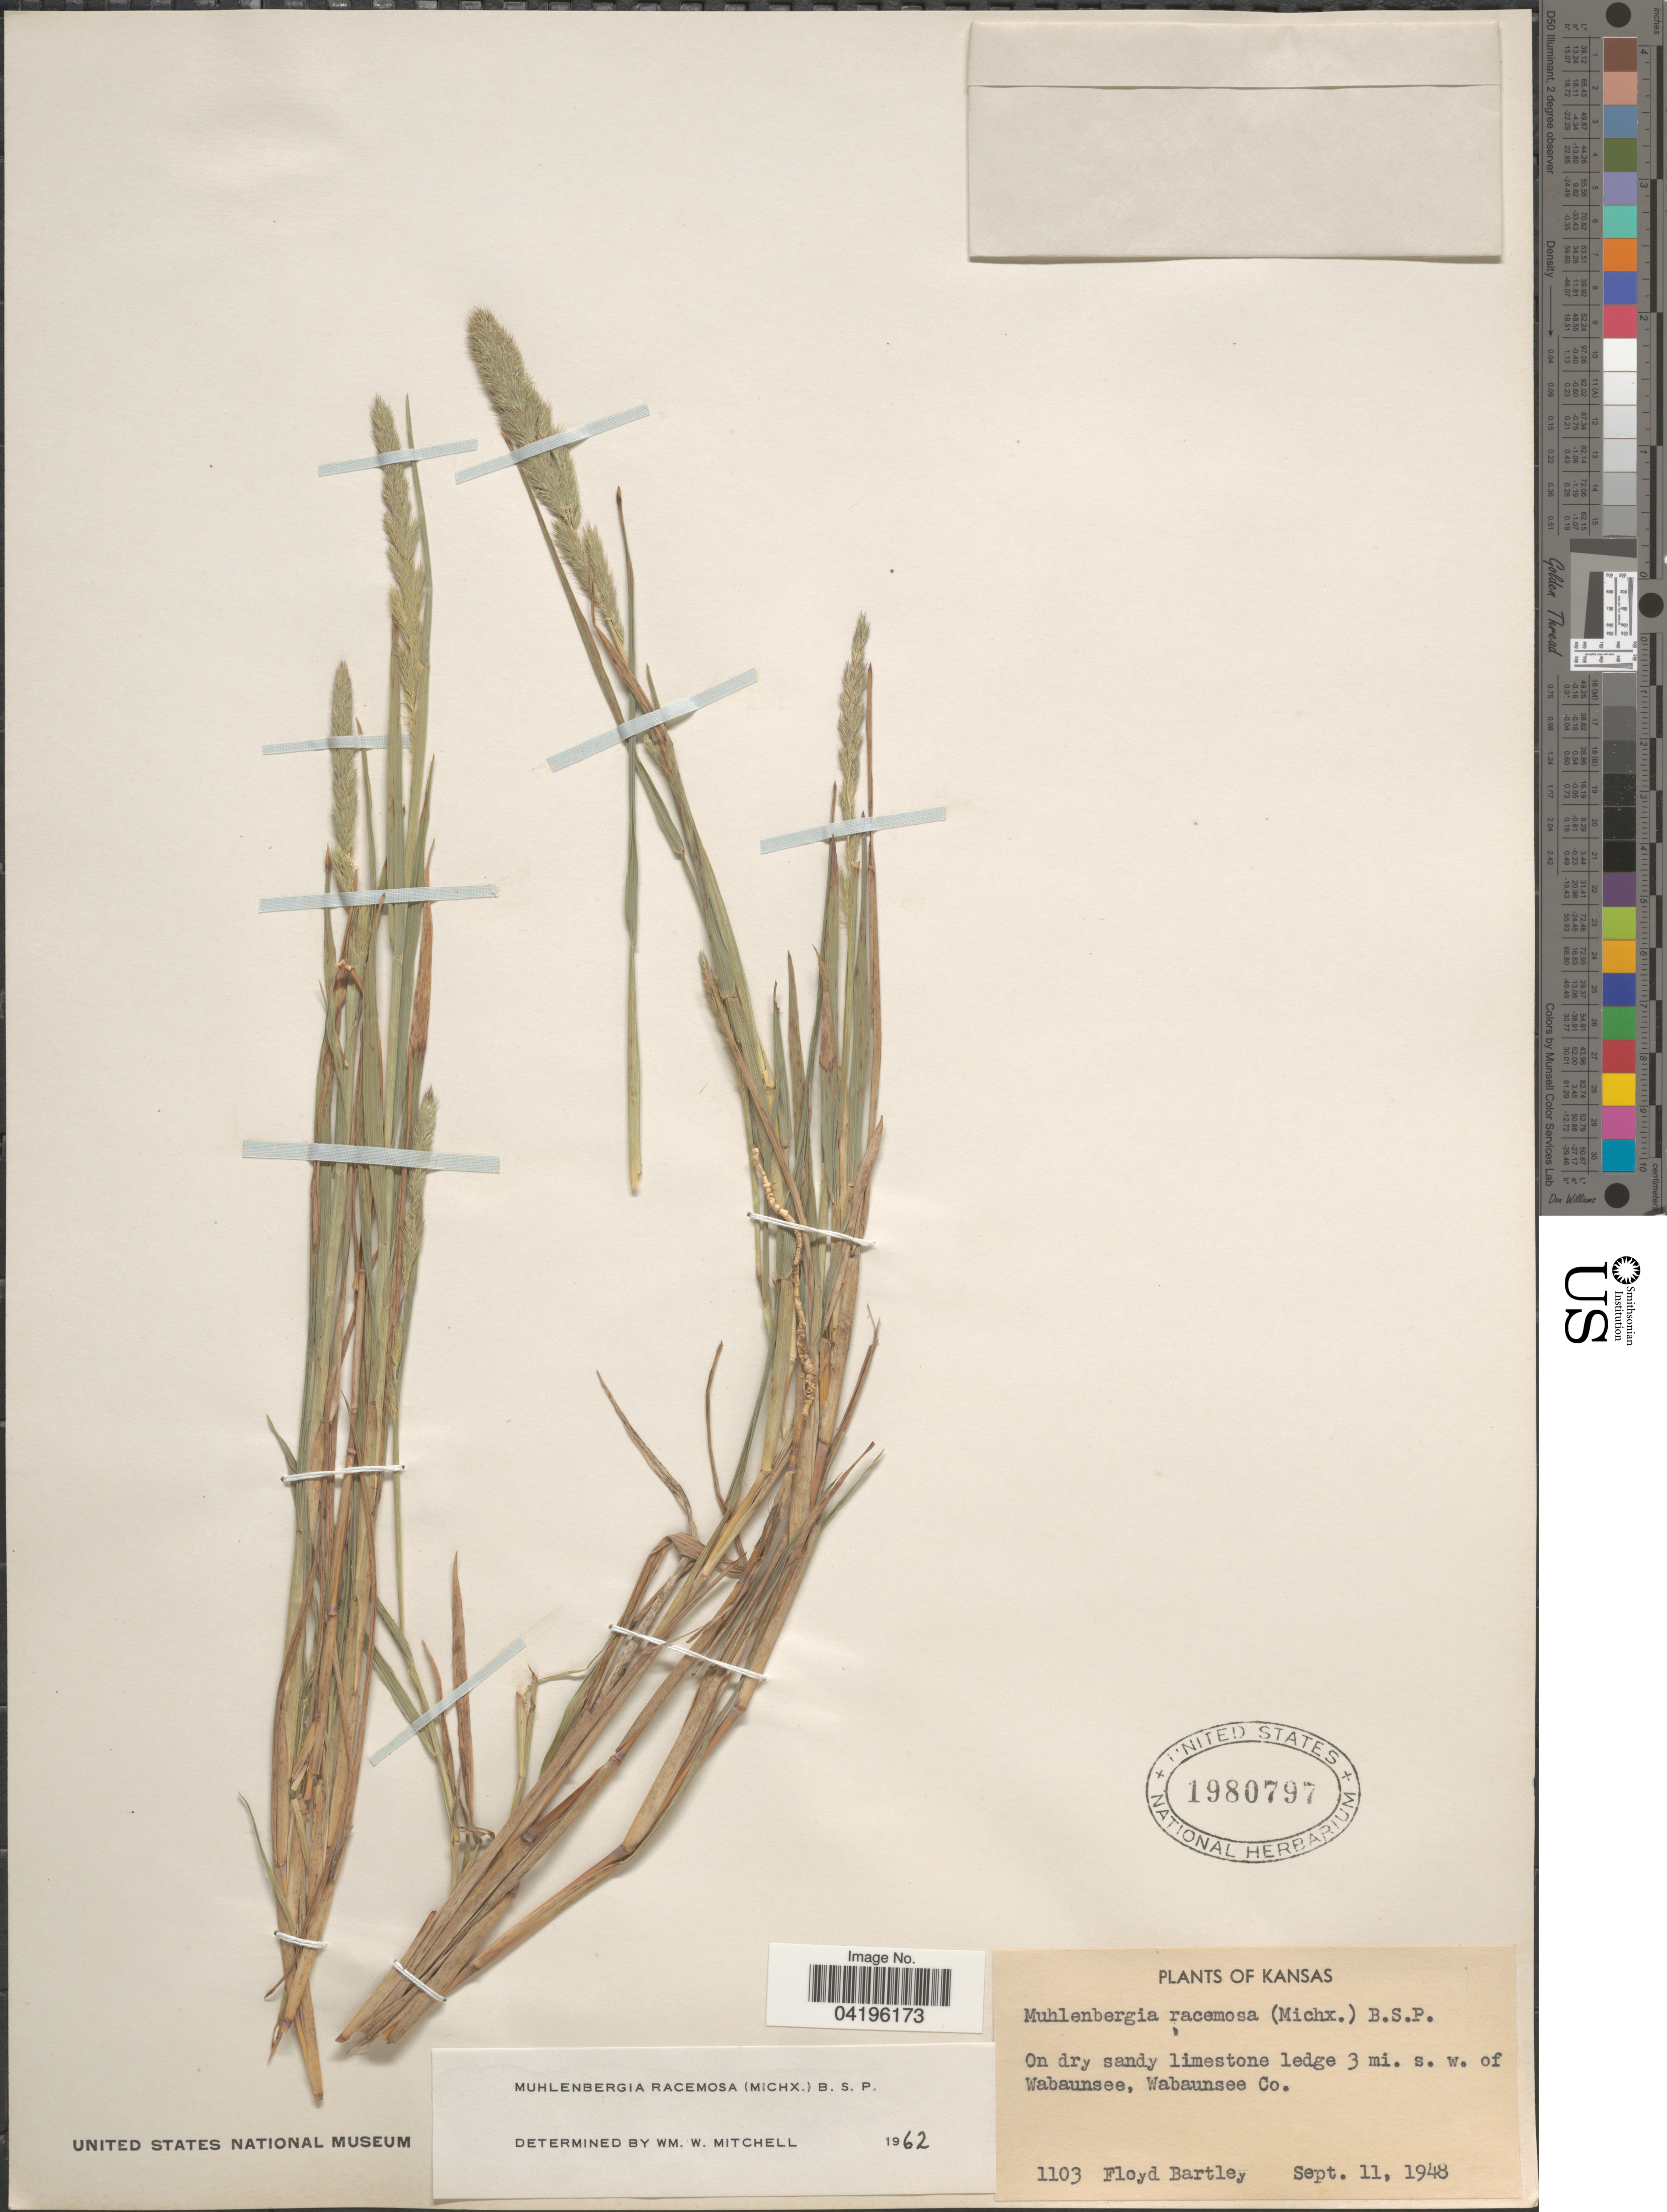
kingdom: Plantae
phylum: Tracheophyta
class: Liliopsida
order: Poales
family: Poaceae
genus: Muhlenbergia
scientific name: Muhlenbergia racemosa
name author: (Michx.) Britton et al.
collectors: F. Bartley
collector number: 1103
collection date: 1948-09-11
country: United States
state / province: Kansas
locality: On dry sandy limestone ledge 3 mi. s. w. of Wabaunsee, Wabaunsee Co.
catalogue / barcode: US 1980797